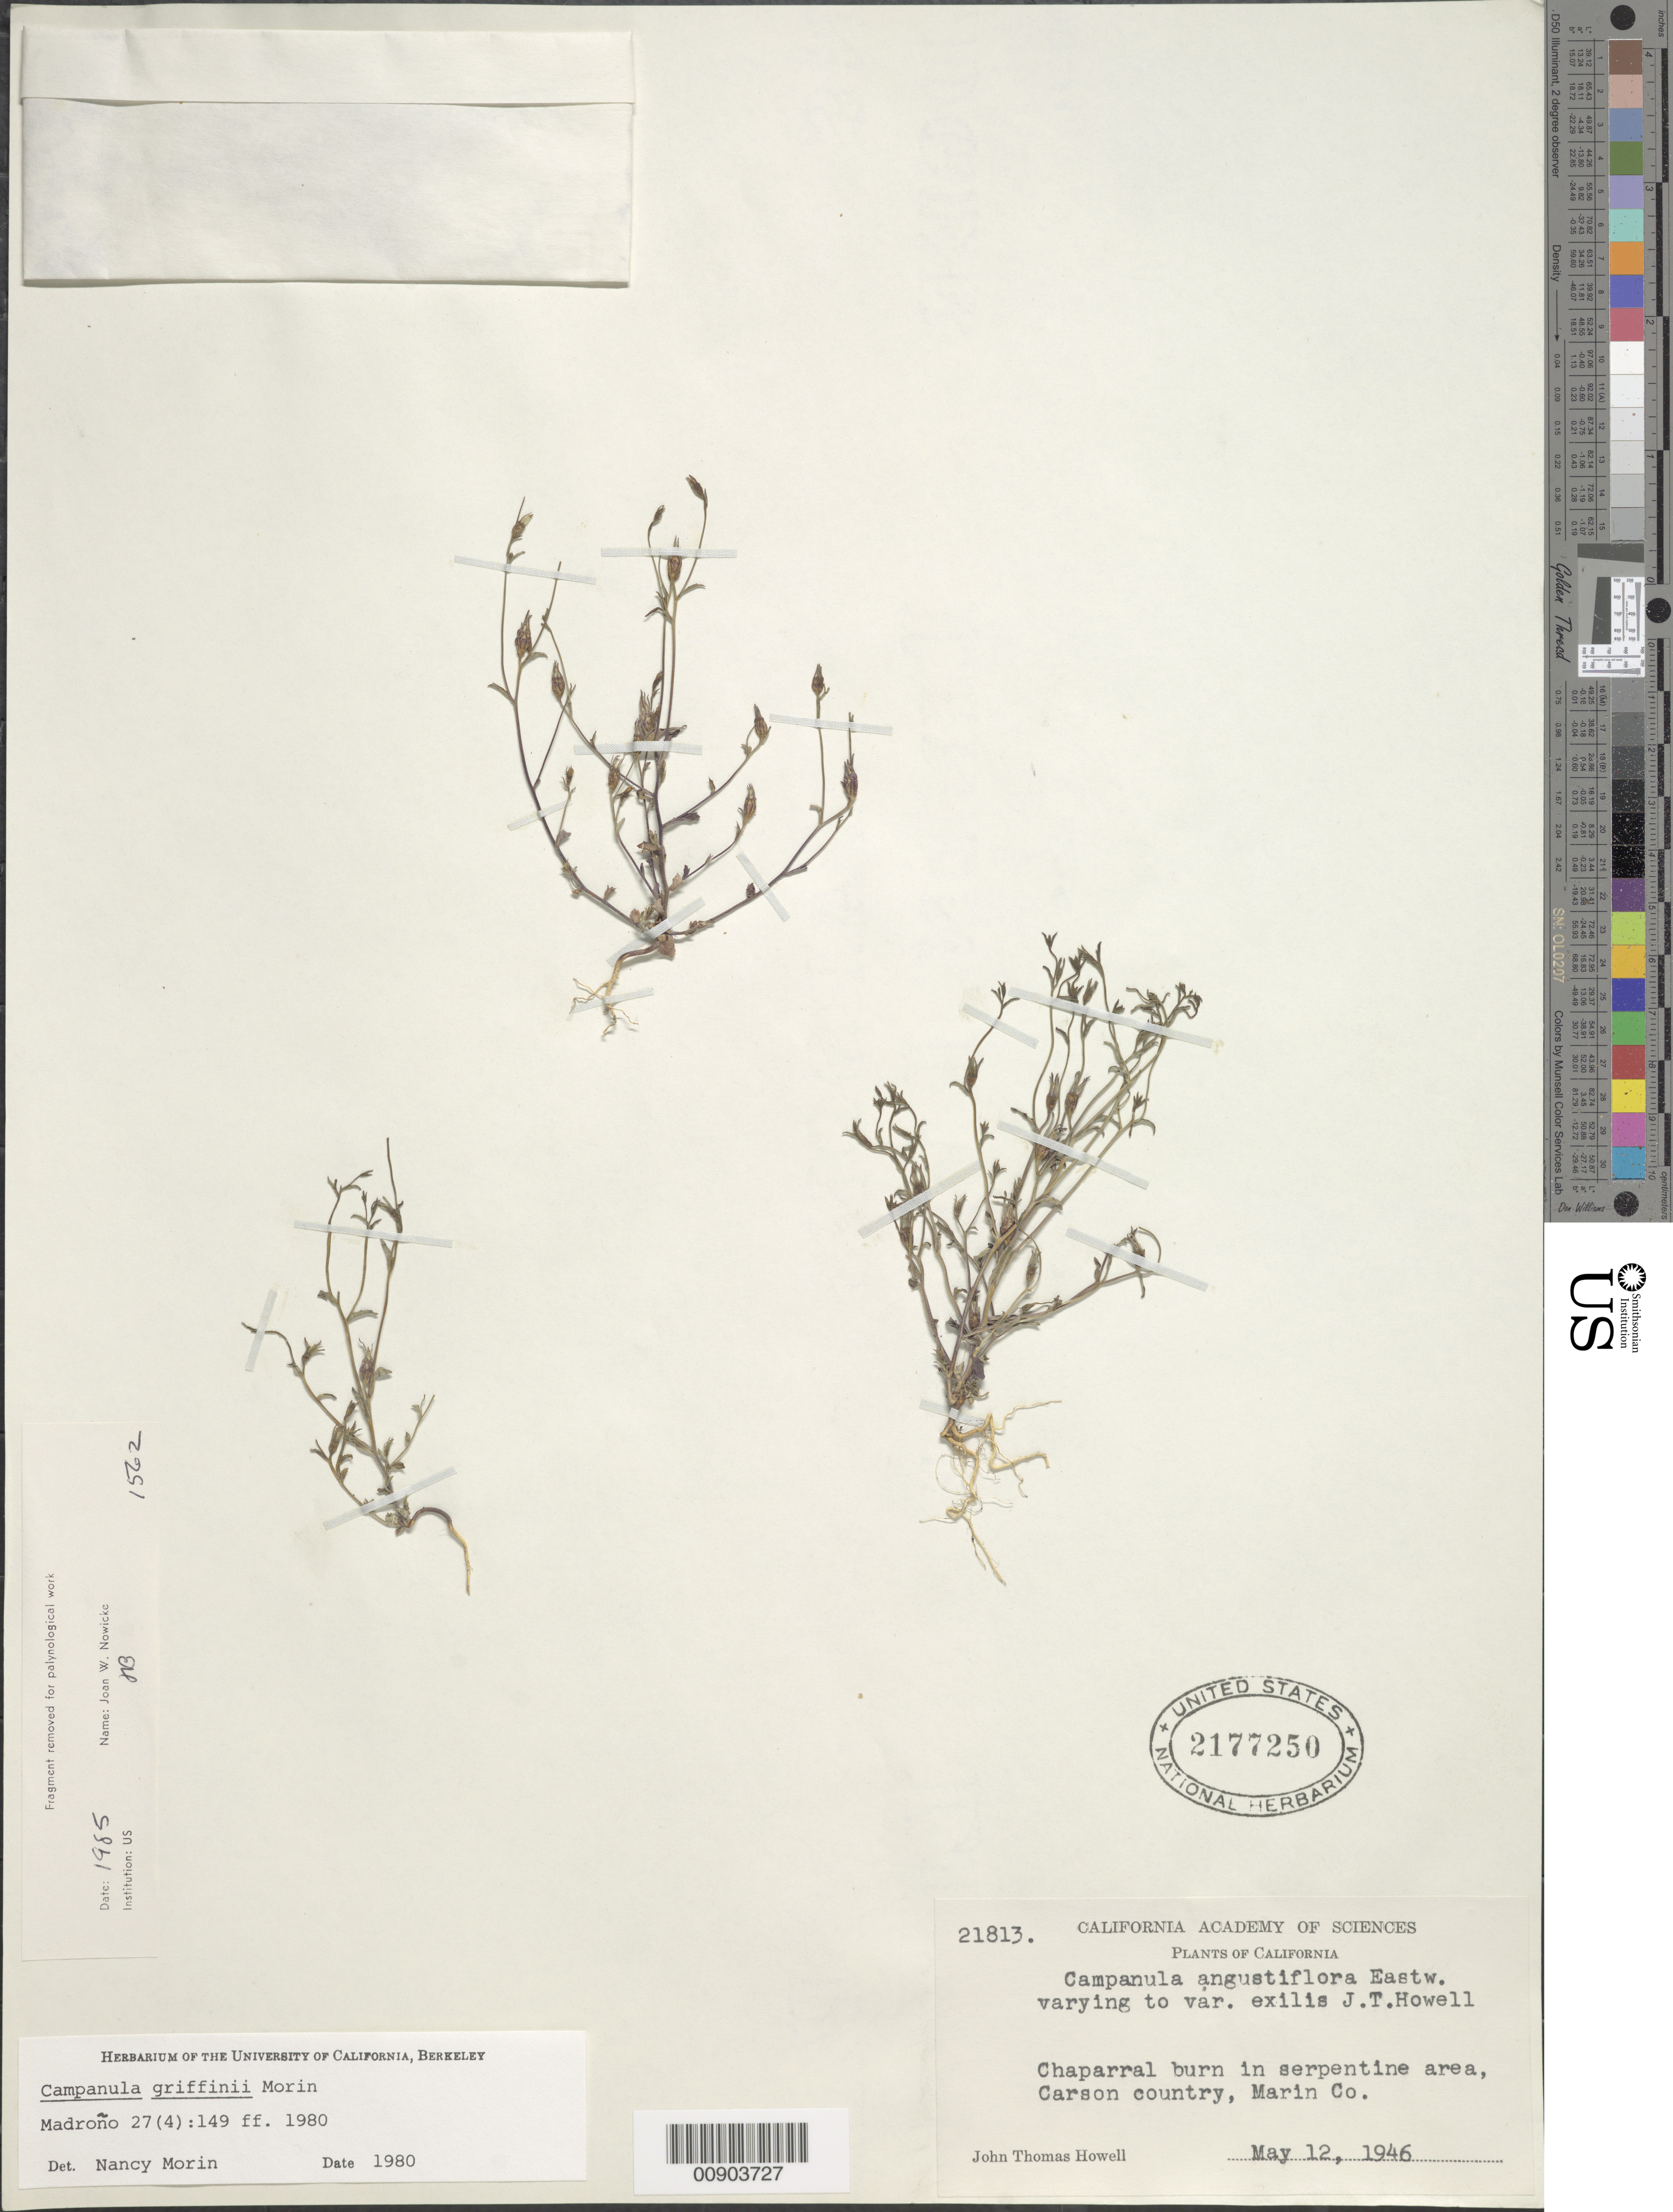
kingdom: Plantae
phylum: Tracheophyta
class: Magnoliopsida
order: Asterales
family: Campanulaceae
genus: Campanula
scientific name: Campanula griffinii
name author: Morin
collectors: J. T. Howell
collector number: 21813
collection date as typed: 12 May 1946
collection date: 1946-05-12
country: United States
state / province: California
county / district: Marin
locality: Carson country.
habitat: Chaparral burn in serpentine area.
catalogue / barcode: US 2177250